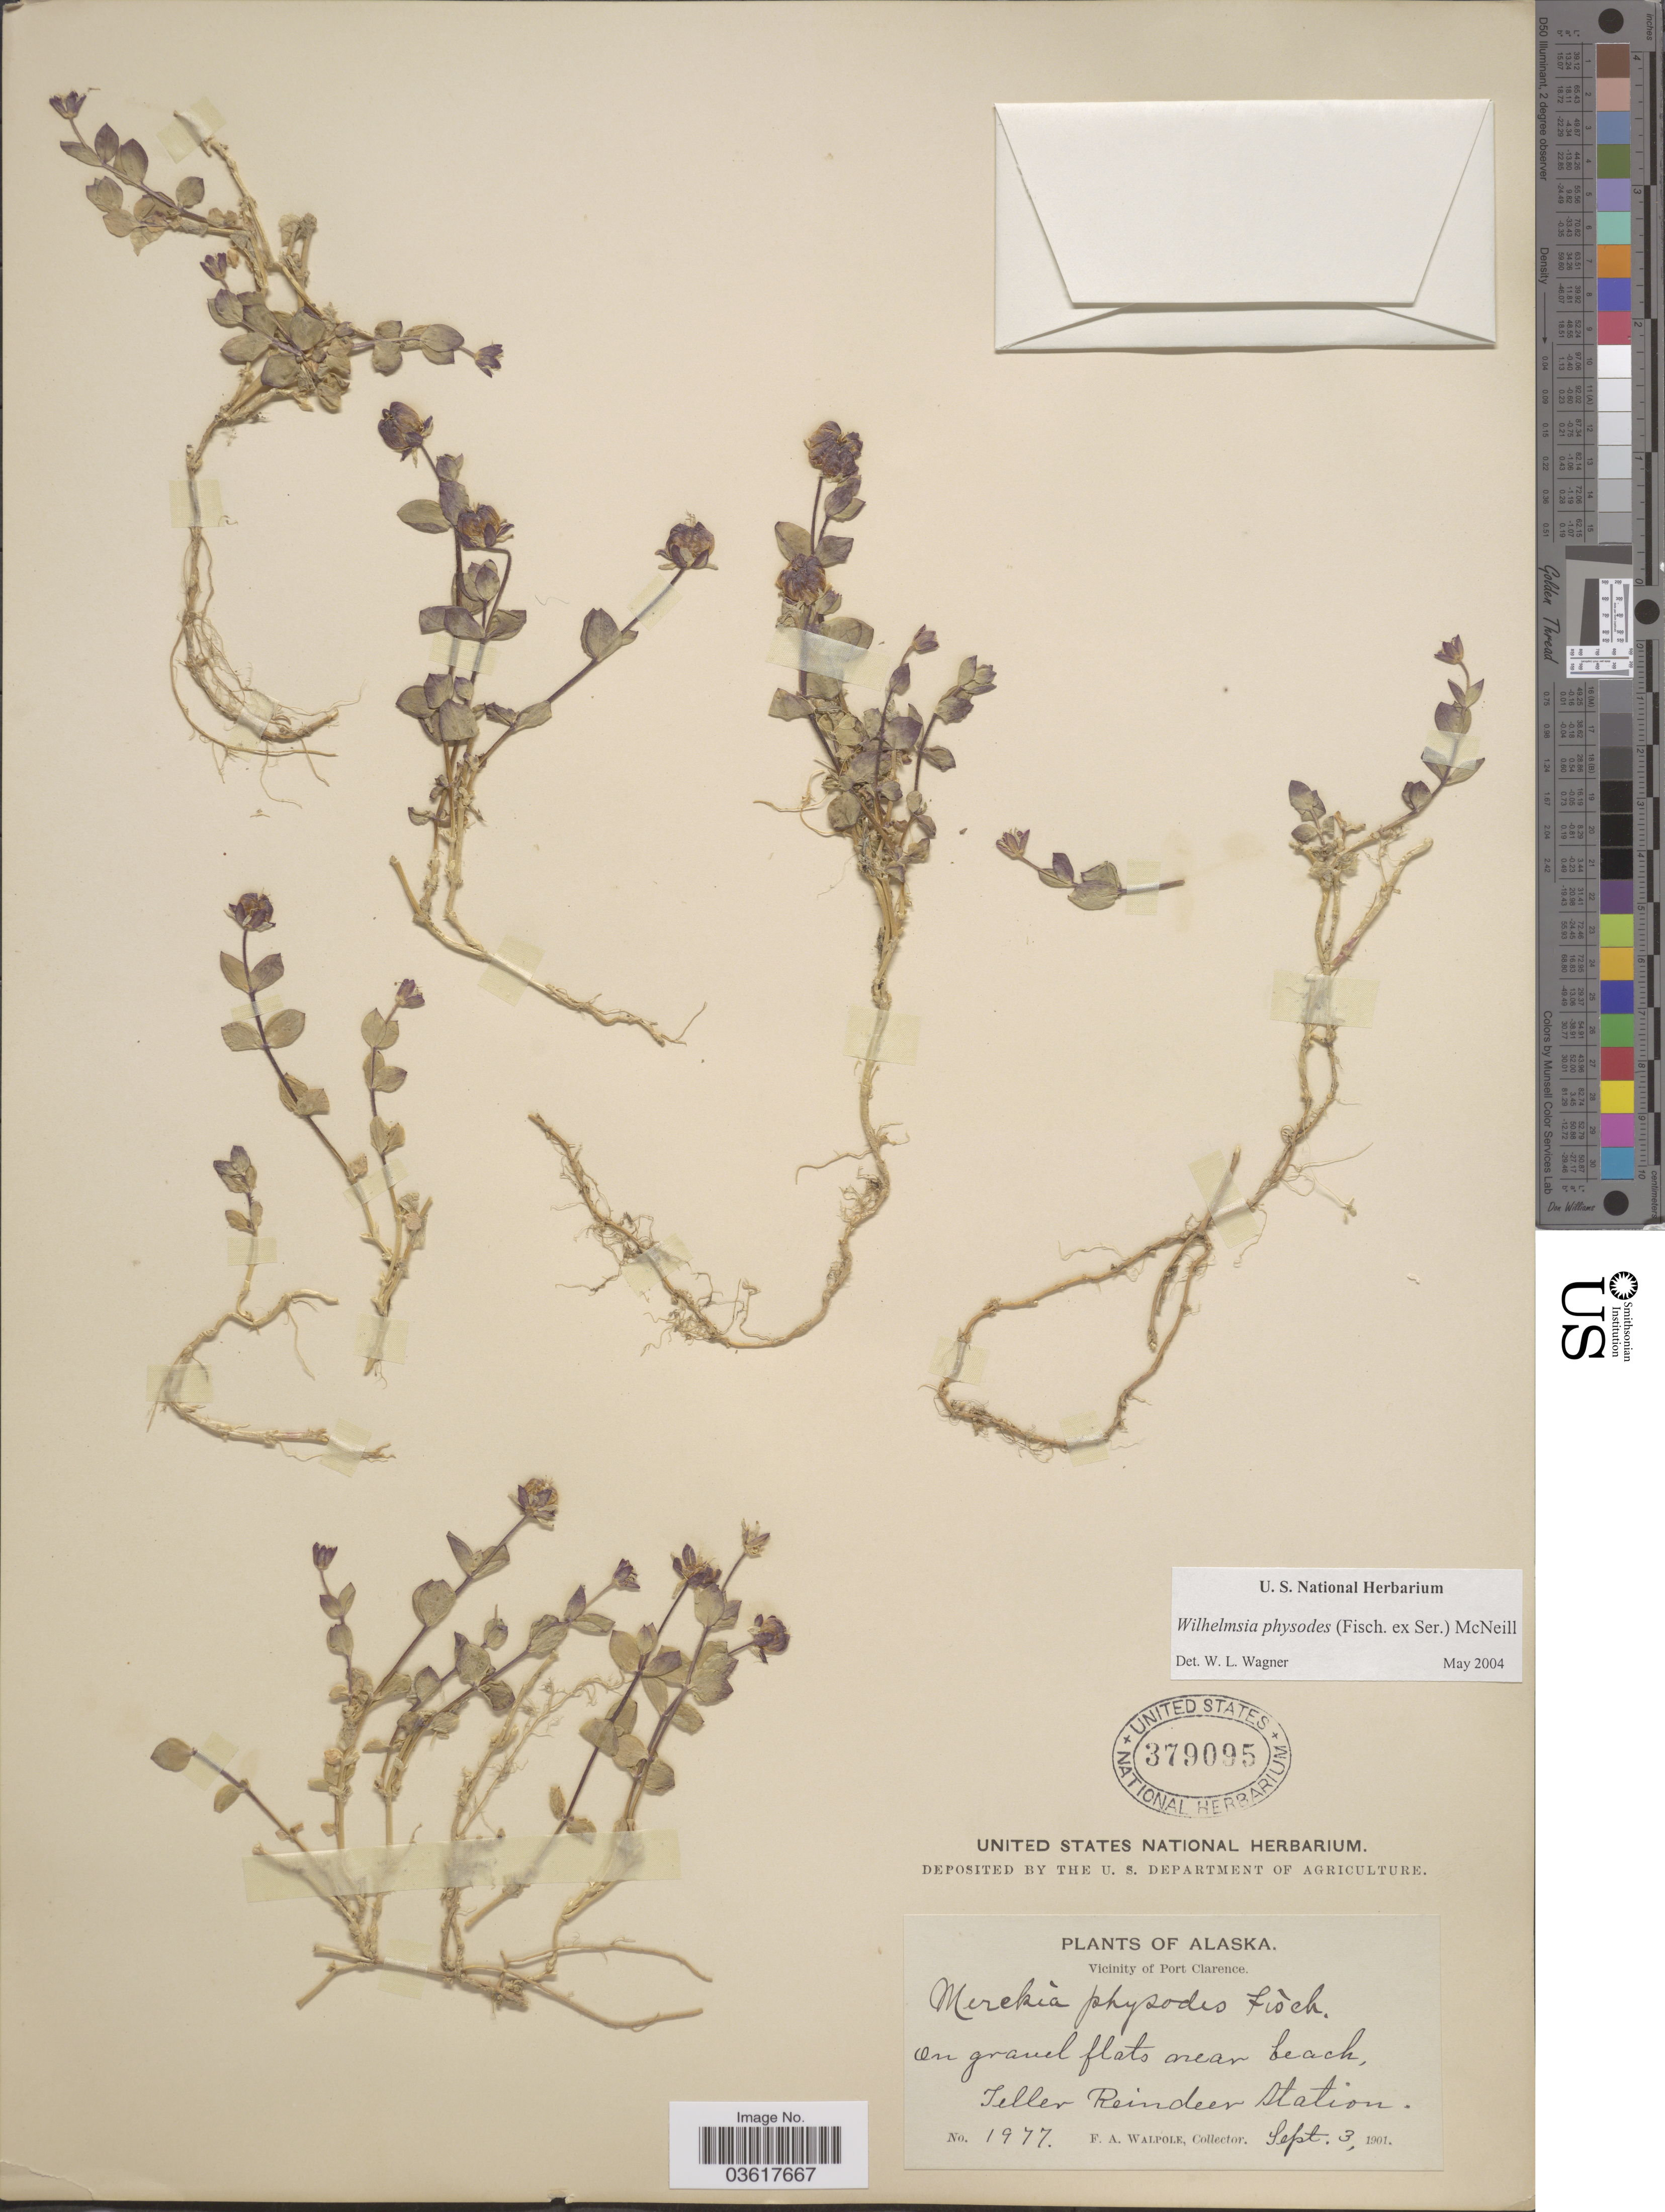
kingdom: Plantae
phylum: Tracheophyta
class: Magnoliopsida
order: Caryophyllales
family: Caryophyllaceae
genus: Wilhelmsia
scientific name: Wilhelmsia sp.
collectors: F. Walpole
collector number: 1977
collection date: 1901-09-03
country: United States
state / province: Alaska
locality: Vicinity of Port Clarence. On gravel flats near beach, Teller Reindeer Station.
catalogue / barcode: US 379095